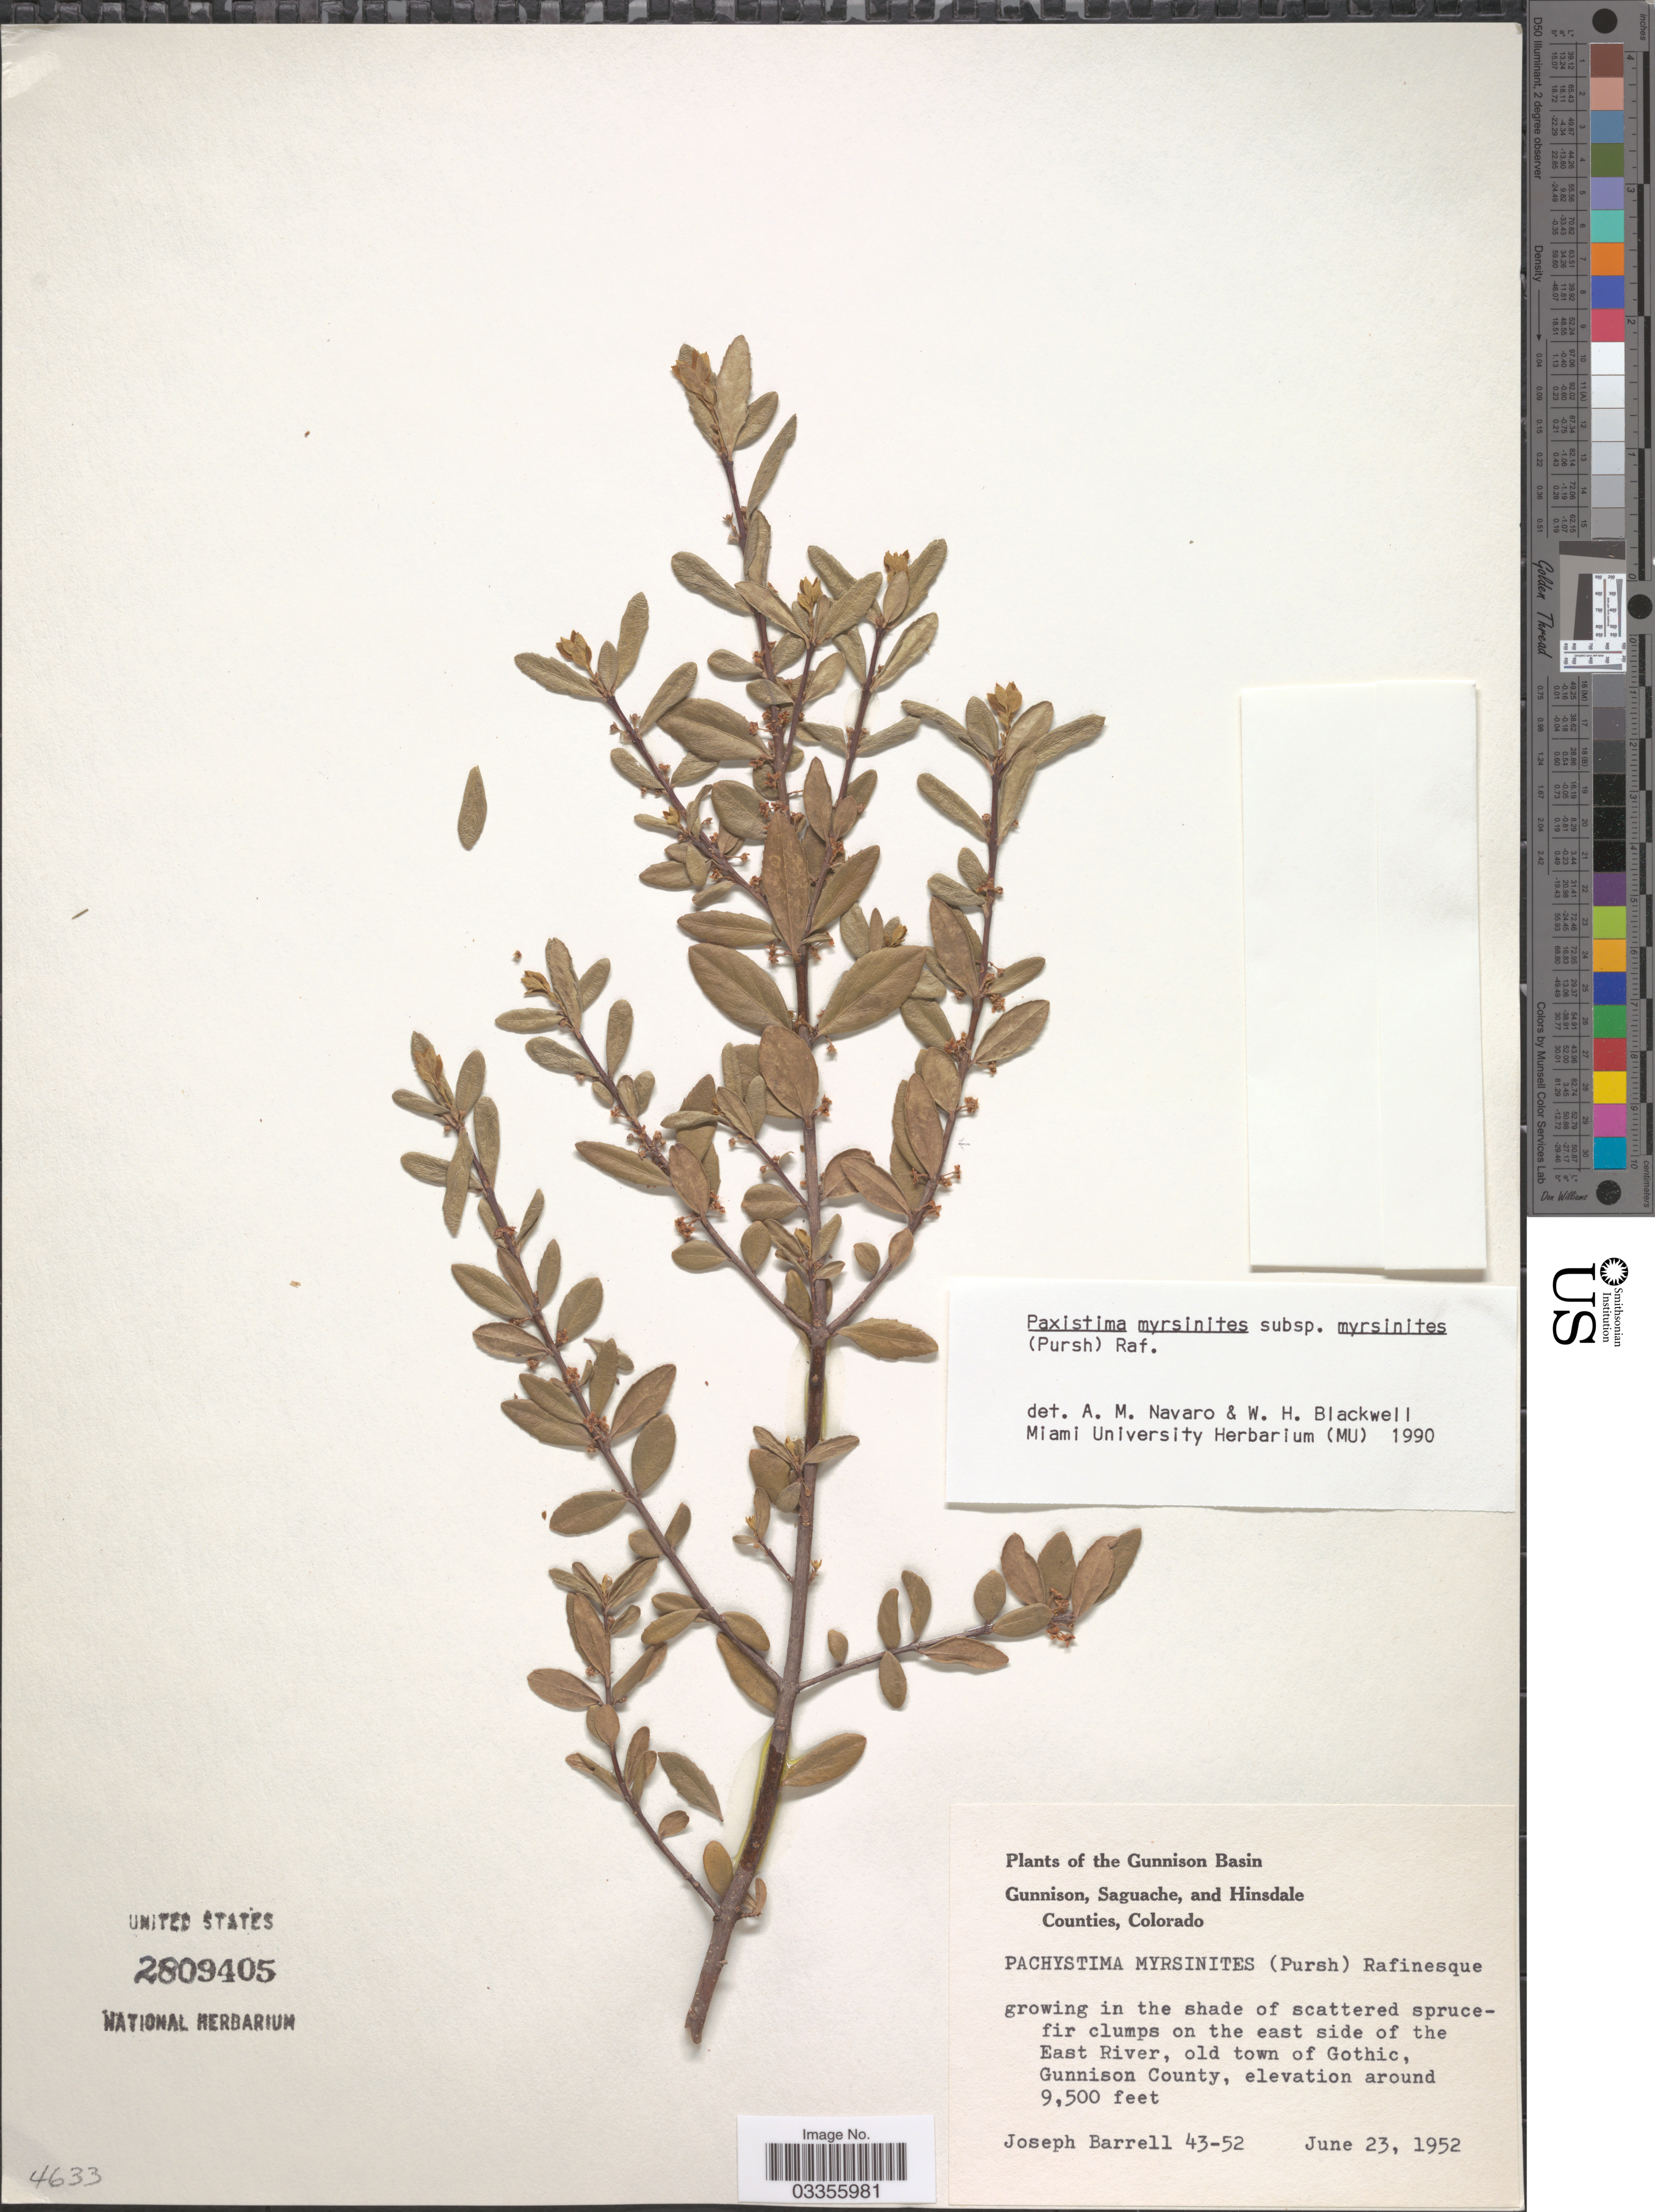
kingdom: Plantae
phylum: Tracheophyta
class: Magnoliopsida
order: Celastrales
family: Celastraceae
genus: Paxistima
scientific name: Paxistima myrsinites subsp. myrsinites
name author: (Pursh) Raf.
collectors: J. Barrell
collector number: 43-52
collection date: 1952-06-23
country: United States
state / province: Colorado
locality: The Gunnison Basin. Gunnison, Saguache, and Hinsdale Counties. On the east side of the East River, old town of Gothic, Gunnison County.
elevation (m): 2896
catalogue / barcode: US 2809405